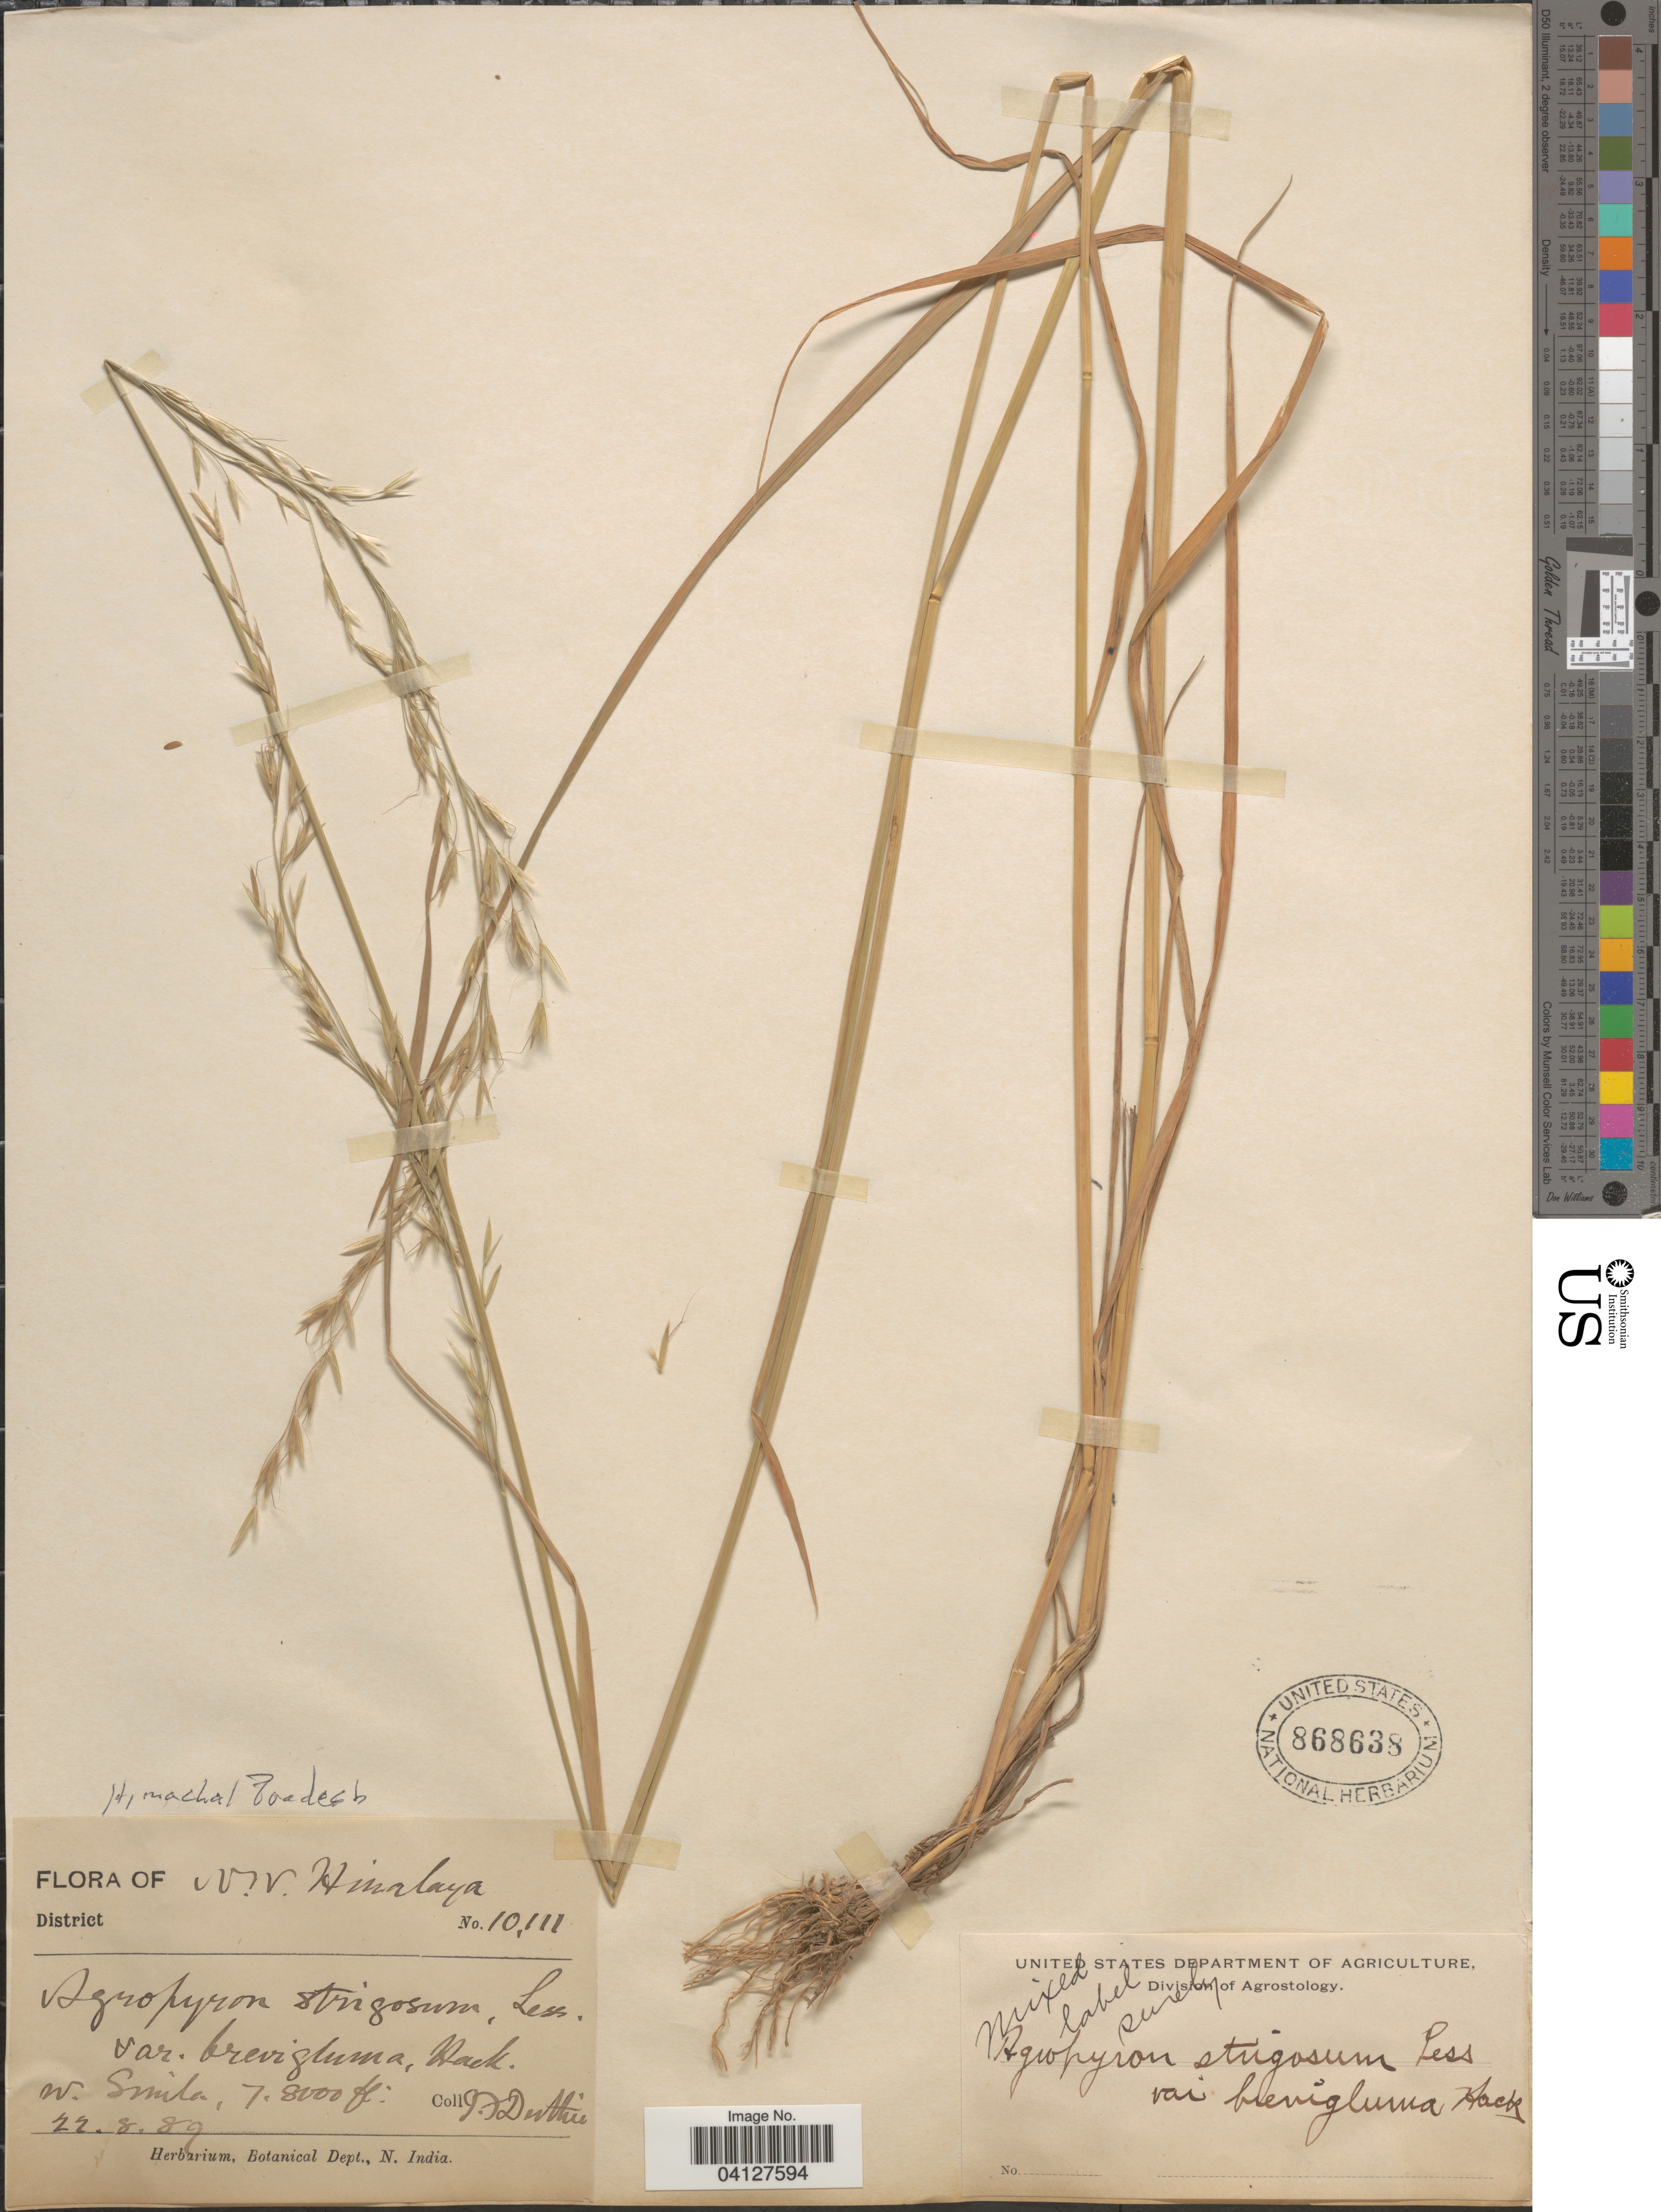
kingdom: Plantae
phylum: Tracheophyta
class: Liliopsida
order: Poales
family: Poaceae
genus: Agropyron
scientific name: Agropyron strigosum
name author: (Schult.) Boiss.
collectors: J. F. Duthie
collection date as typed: Transcribed d/m/y: 22/8/89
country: India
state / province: Himachal Pradesh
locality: N.W. Himalaya. W. Simla.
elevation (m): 23774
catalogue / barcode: US 868638